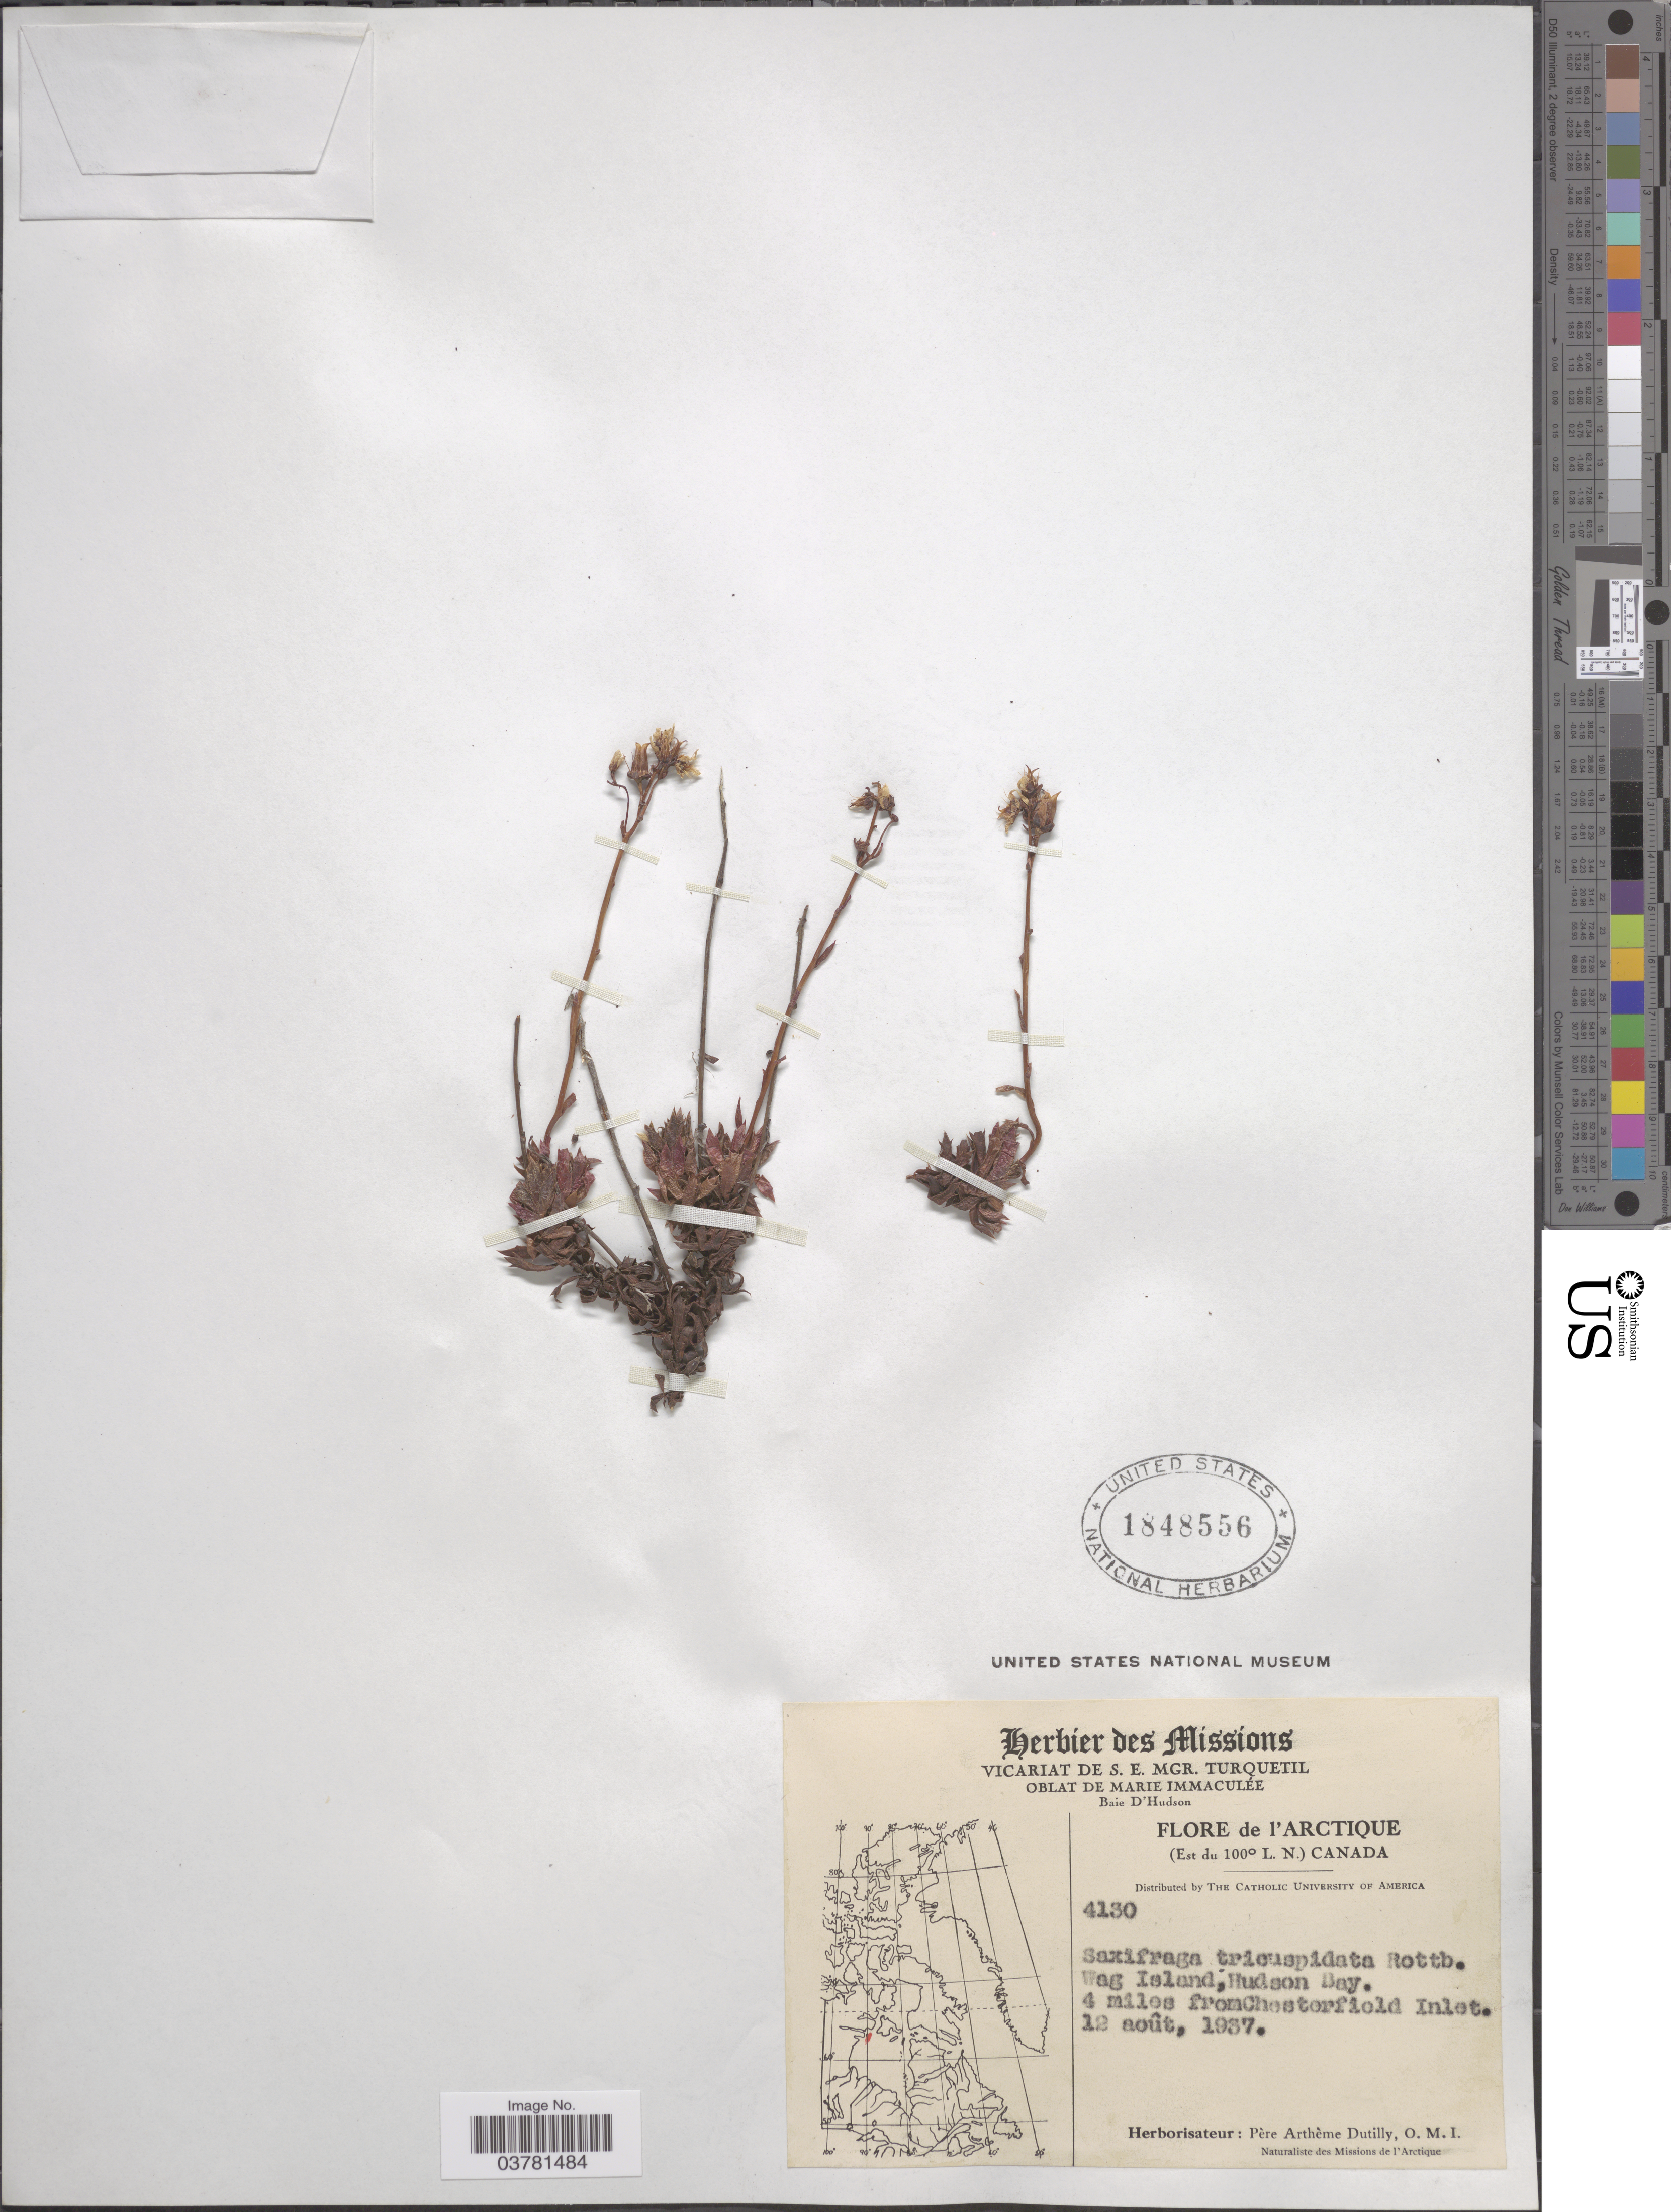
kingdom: Plantae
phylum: Tracheophyta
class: Magnoliopsida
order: Saxifragales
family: Saxifragaceae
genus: Saxifraga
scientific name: Saxifraga tricuspidata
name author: Rottb.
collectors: A. Dutilly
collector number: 4130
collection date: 1937-08-12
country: Canada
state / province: Nunavut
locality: De l'Arctique (Est du 100° L.N.) Canada. Wag Island, Hudson Bay. 4 miles from Chesterfield Inlet.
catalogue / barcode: US 1848556